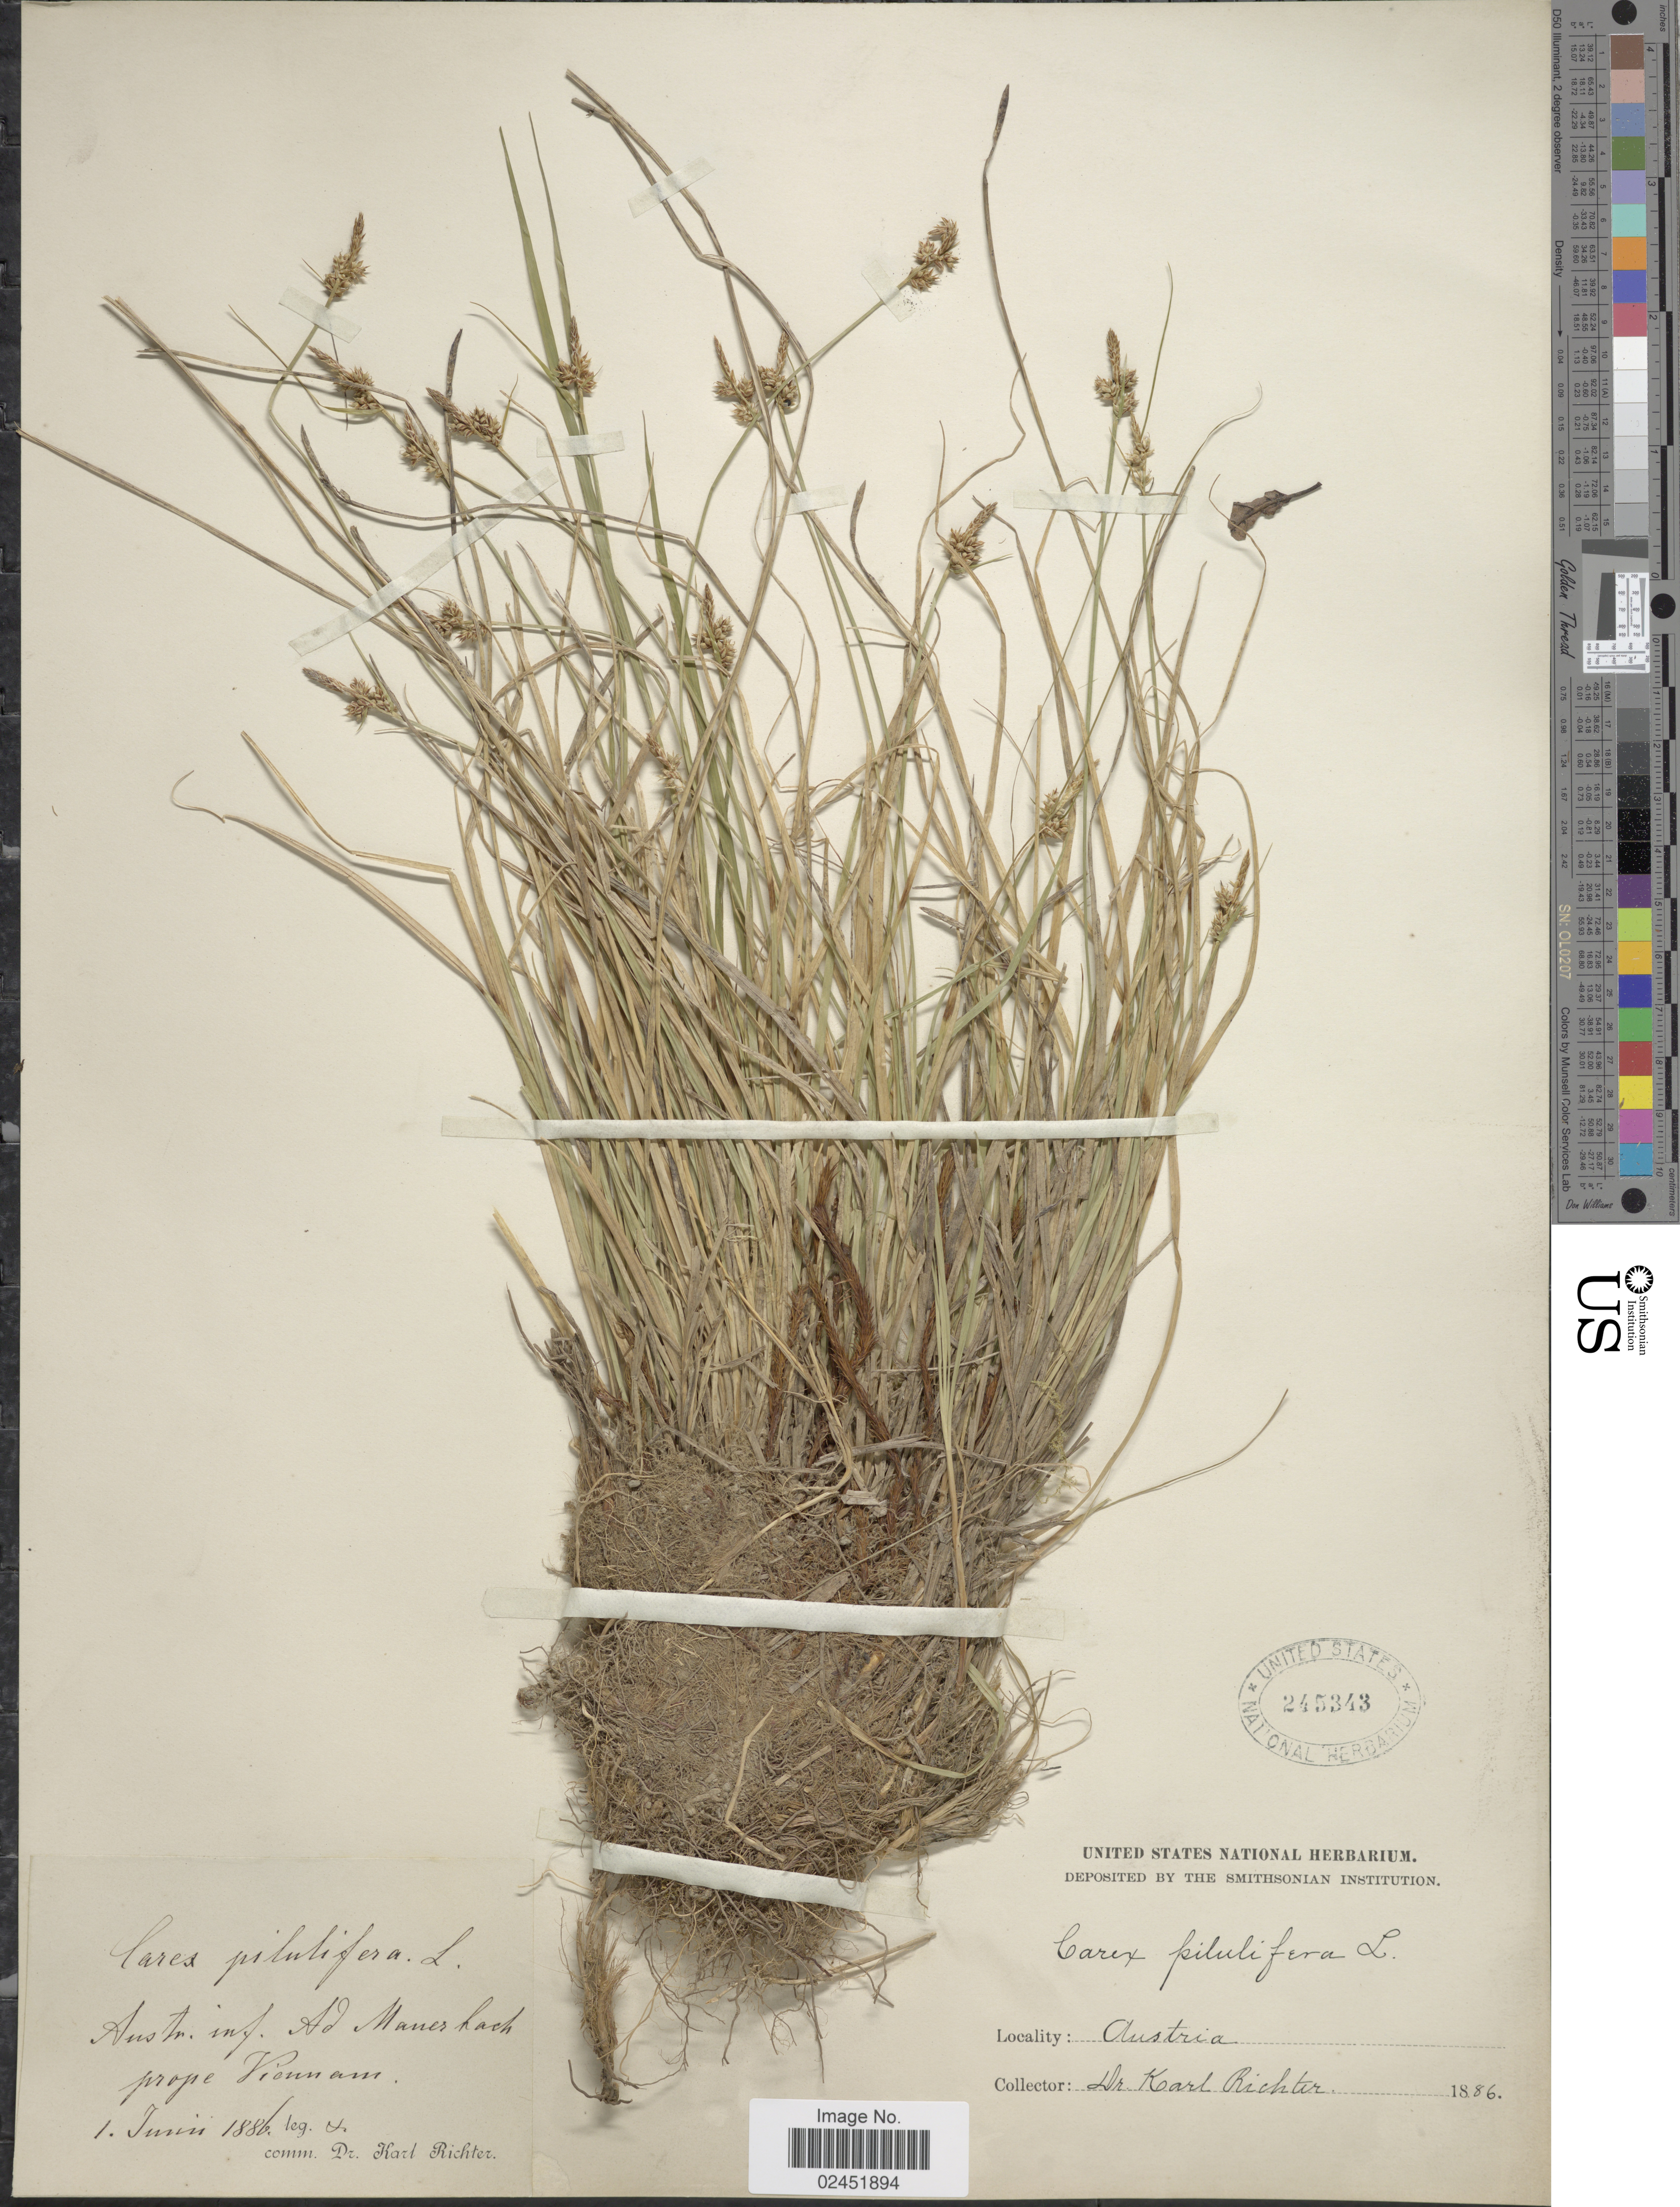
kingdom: Plantae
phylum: Tracheophyta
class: Liliopsida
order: Poales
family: Cyperaceae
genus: Carex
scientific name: Carex pilulifera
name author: L.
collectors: K. Richter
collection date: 1886-06-01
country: Austria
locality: Austr. inf. Ad Maner bach prope Viennam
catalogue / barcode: US 245343